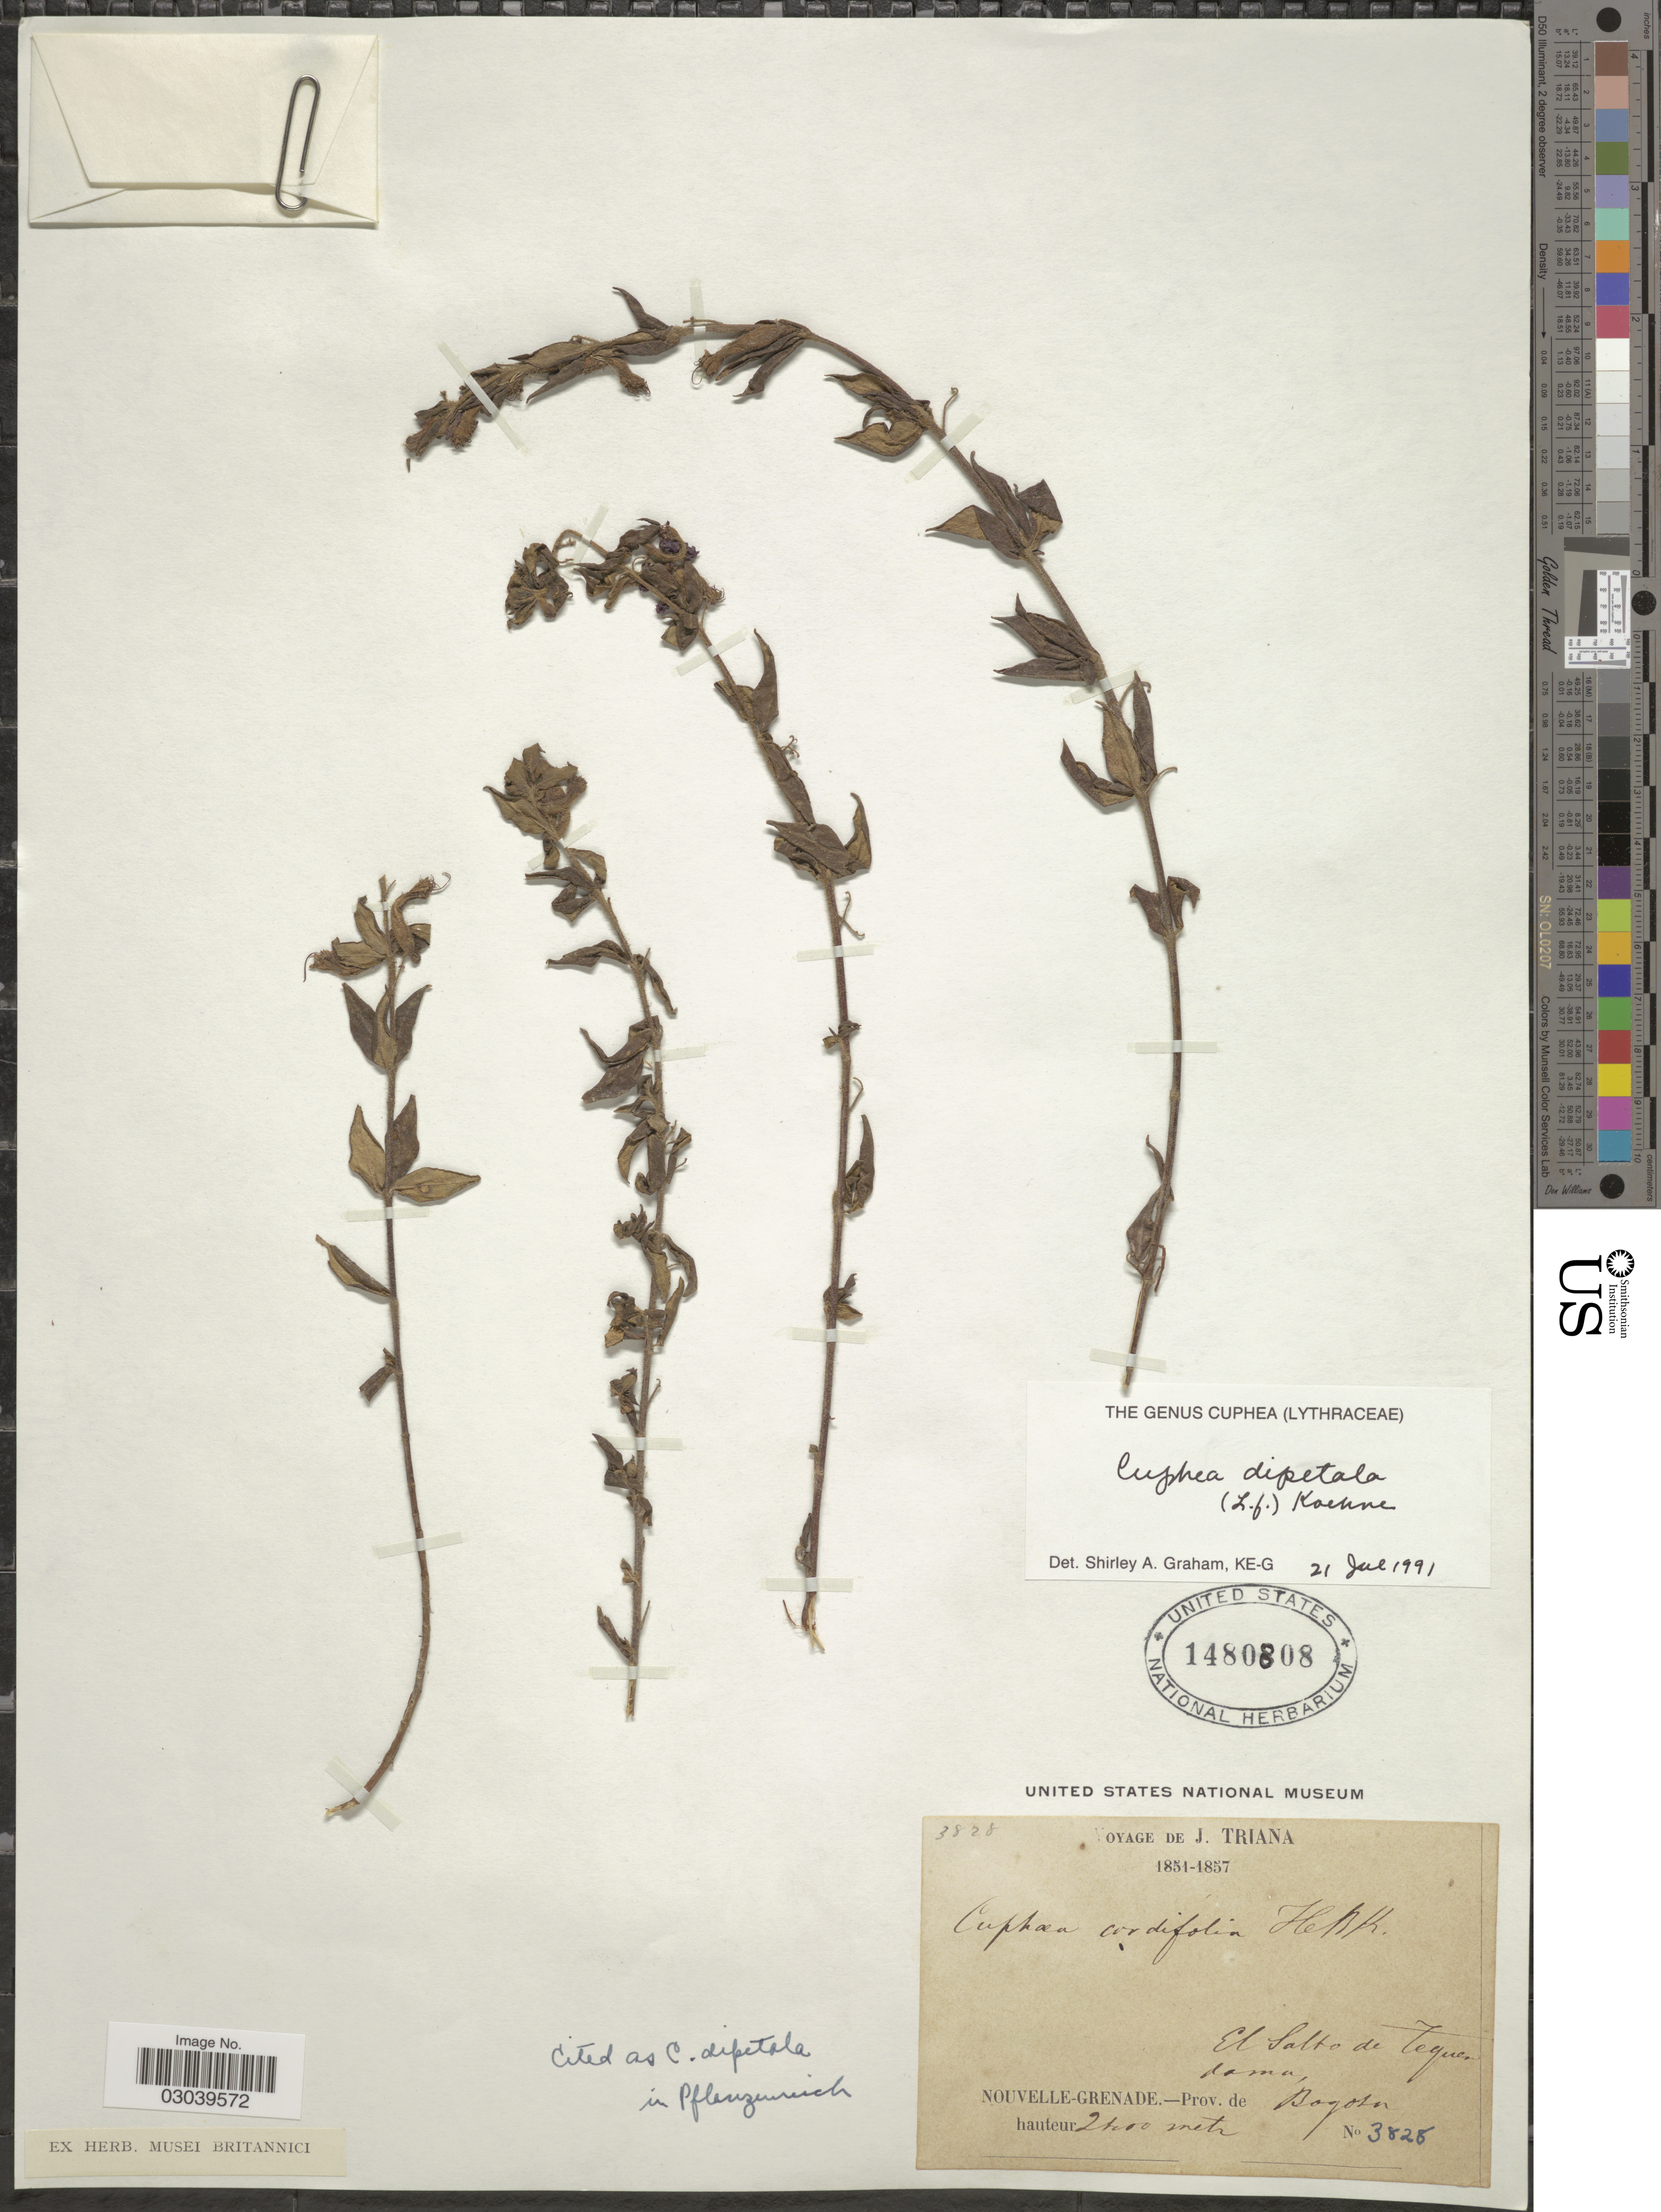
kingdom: Plantae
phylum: Tracheophyta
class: Magnoliopsida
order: Myrtales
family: Lythraceae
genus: Cuphea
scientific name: Cuphea dipetala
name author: (L. f.) Koehne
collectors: J. Triana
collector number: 3828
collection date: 1851/1857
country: Colombia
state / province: Bogota D.C.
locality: El Salto de Tequendama. Nouvelle-Grenade.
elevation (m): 2400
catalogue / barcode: US 1480808